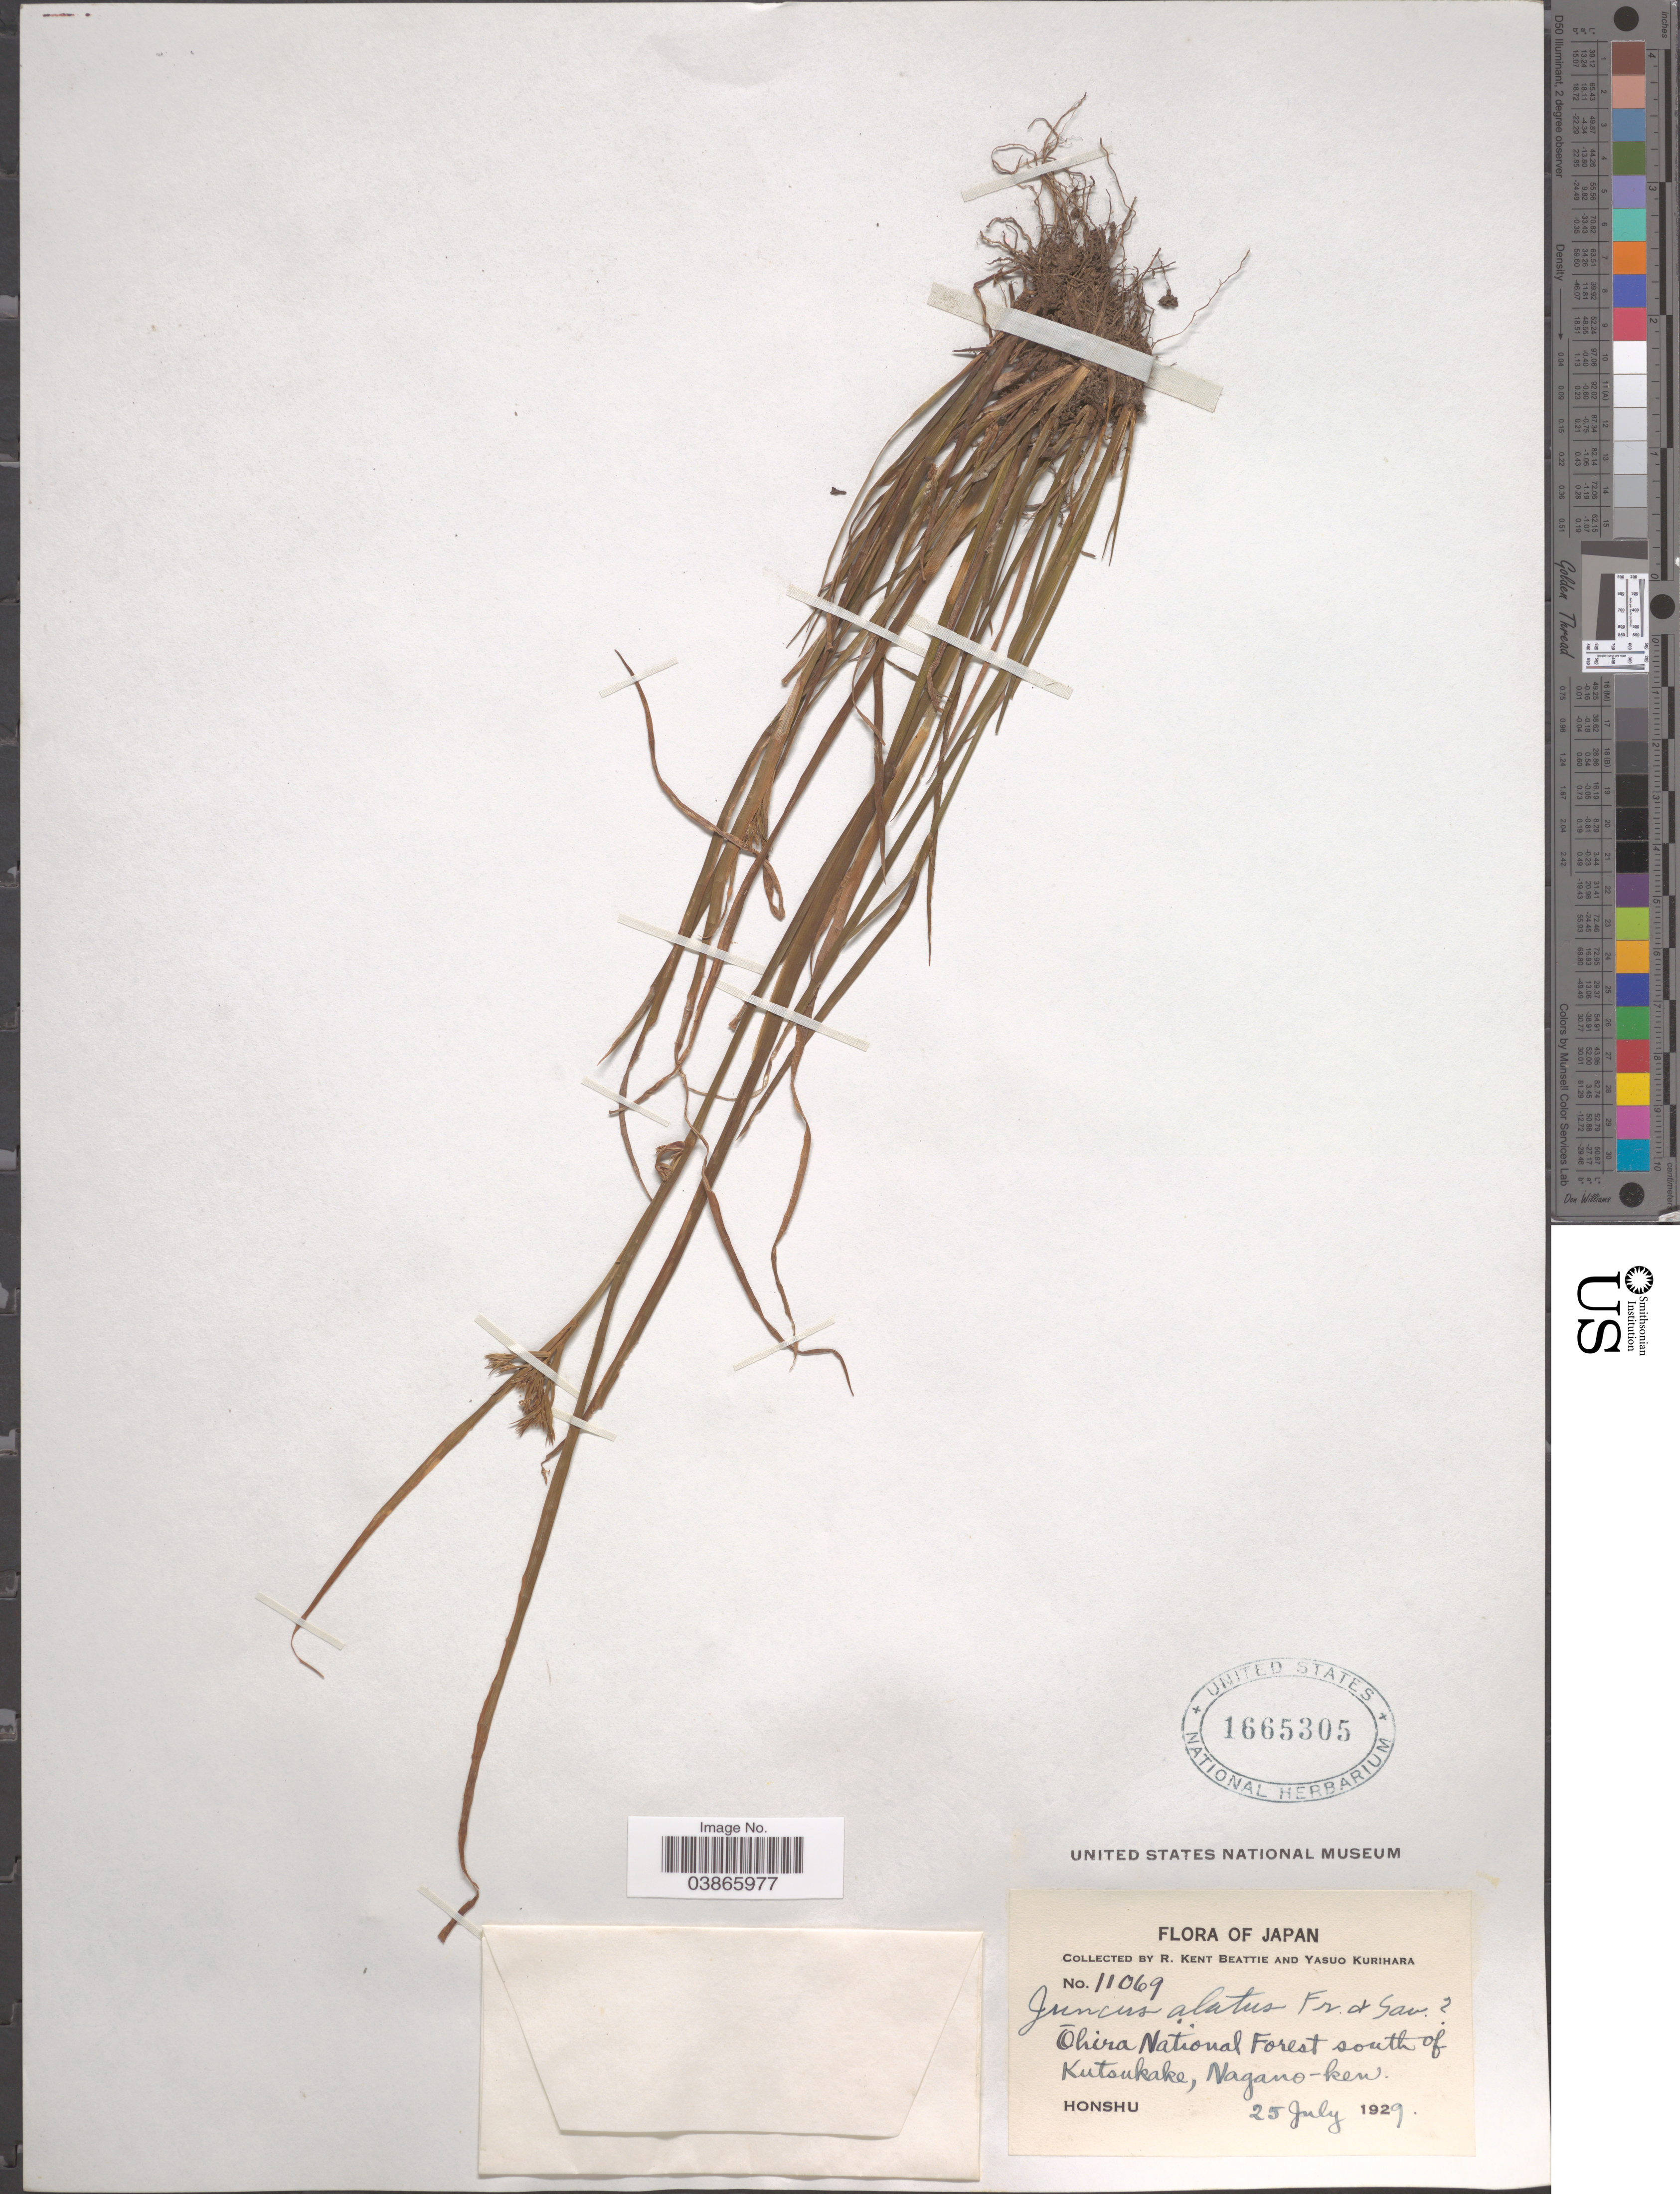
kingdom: Plantae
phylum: Tracheophyta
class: Liliopsida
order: Poales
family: Juncaceae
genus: Juncus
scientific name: Juncus alatus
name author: Franch. & Sav.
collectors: R. K. Beattie & Y. Kurihara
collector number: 11069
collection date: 1929-07-25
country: Japan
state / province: Nagano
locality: Ohira National Forest south of Kutsukake, Nagano-kew. Honshu.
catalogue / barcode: US 1665305